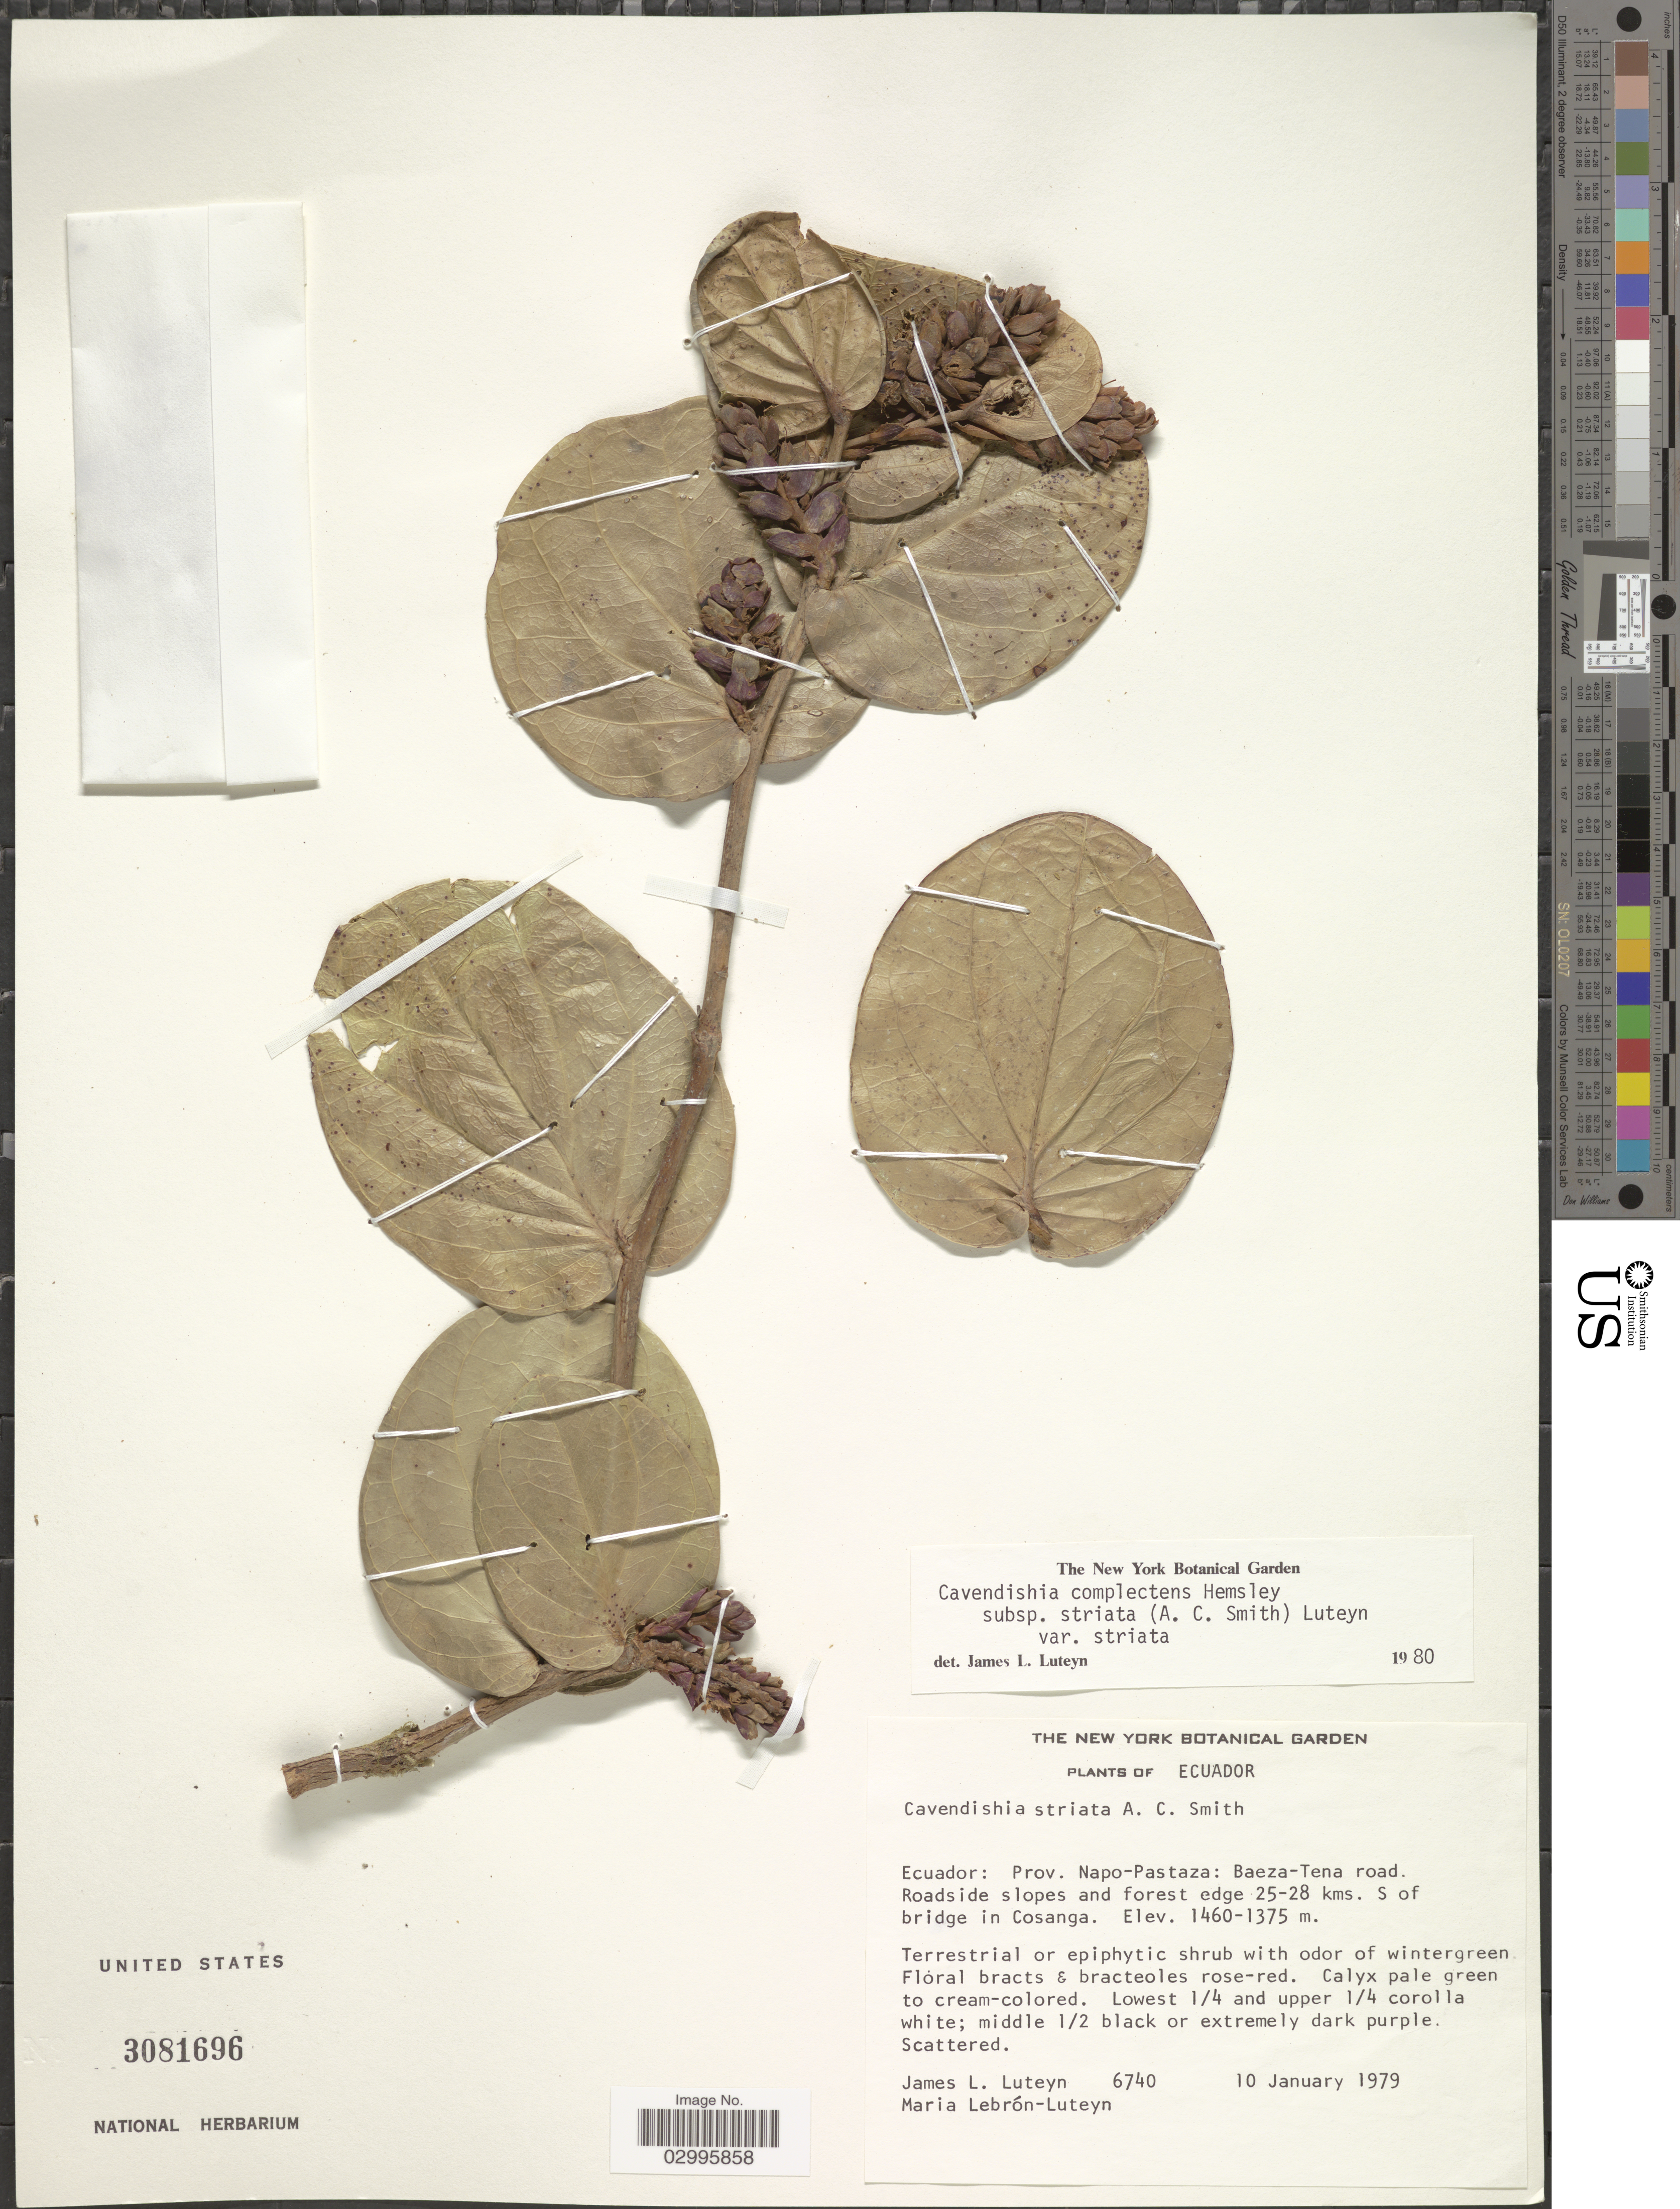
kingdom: Plantae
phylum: Tracheophyta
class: Magnoliopsida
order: Ericales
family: Ericaceae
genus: Cavendishia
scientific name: Cavendishia complectens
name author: Hemsl.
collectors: J. Luteyn & M. L. Lebrón-Luteyn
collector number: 6740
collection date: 1979-01-10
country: Ecuador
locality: Prov. Napo-Pastaza: Baeza-tena road. Roadside slopes and forest edge 25-28 kms. S of bridge in Cosanga.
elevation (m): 1375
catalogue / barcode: US 3081696